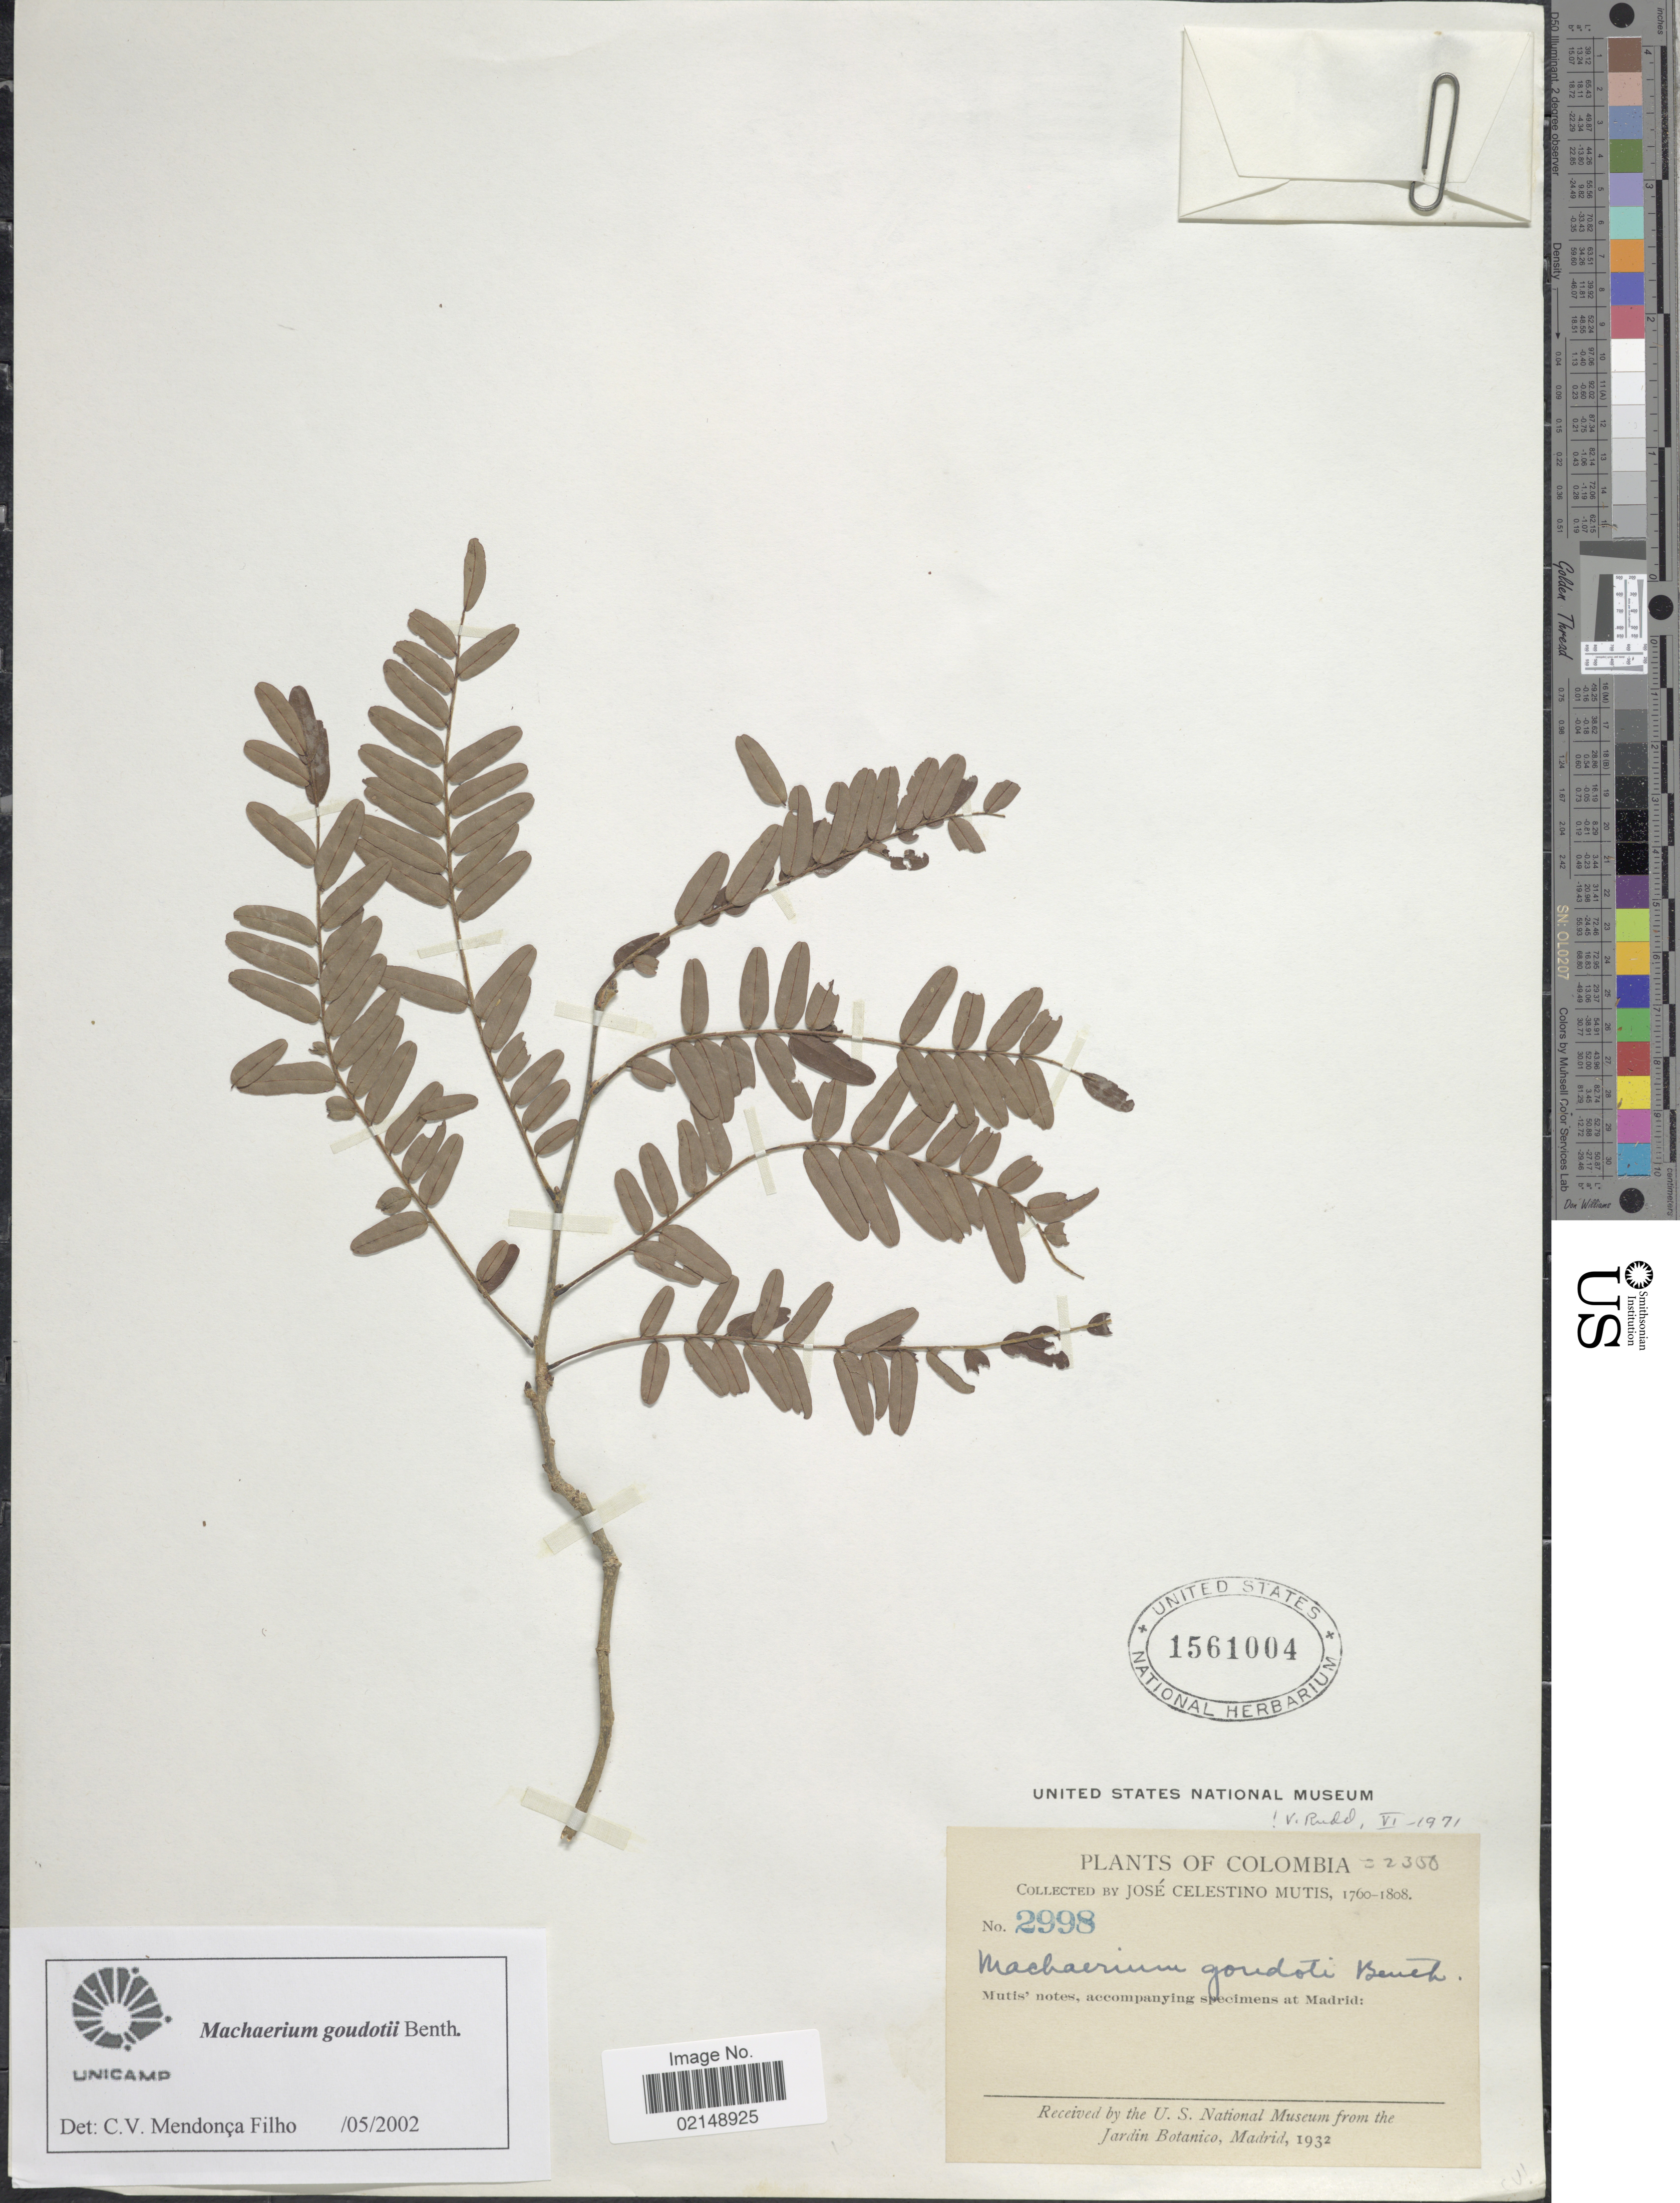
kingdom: Plantae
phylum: Tracheophyta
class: Magnoliopsida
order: Fabales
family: Fabaceae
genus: Machaerium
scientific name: Machaerium goudotii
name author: Benth.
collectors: J. C. B. Mutis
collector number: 2998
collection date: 1760/1808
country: Colombia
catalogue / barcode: US 1561004